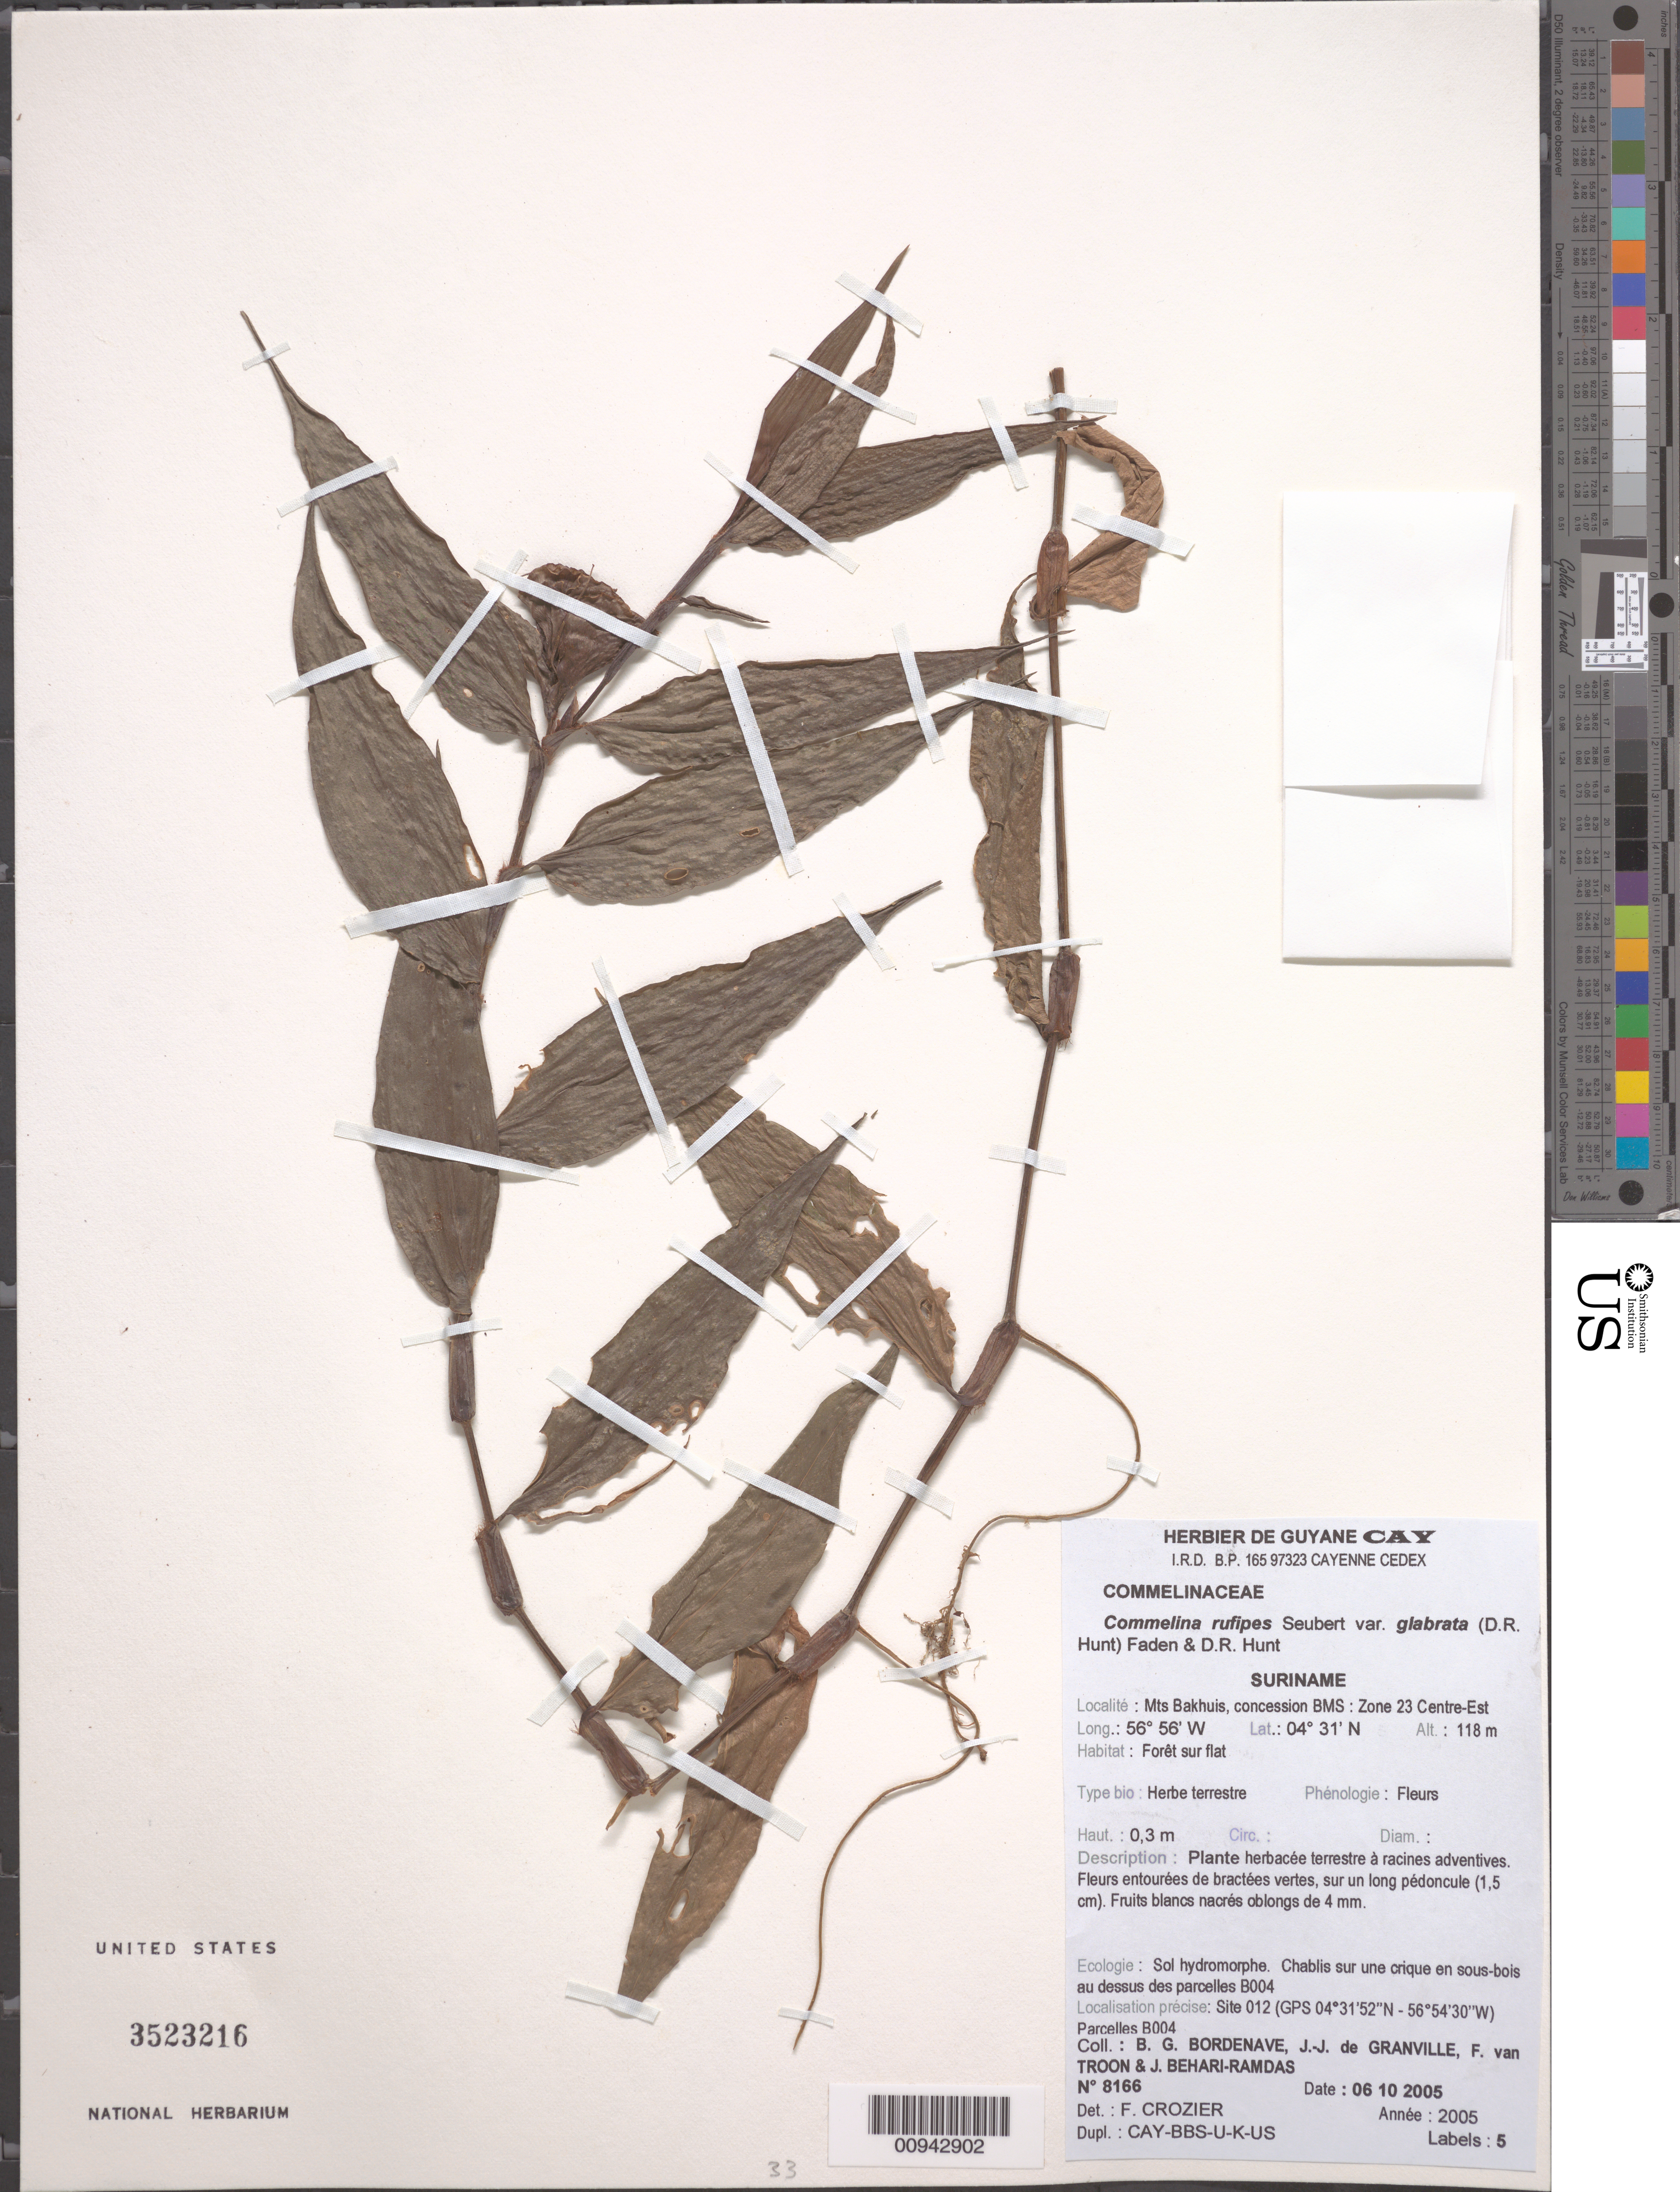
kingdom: Plantae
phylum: Tracheophyta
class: Liliopsida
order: Commelinales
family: Commelinaceae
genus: Commelina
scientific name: Commelina rufipes var. glabrata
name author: (D.R. Hunt) Faden & D.R. Hunt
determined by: Crozier, F.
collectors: B. Bordenave, J.-J. de Granville, F. Van Troon & J. Behari-Ramdas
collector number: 8166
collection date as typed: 6-Oct-05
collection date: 2005-10-06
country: Suriname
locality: Mts Bakhuis, concession BMS: Zone 23 Centre-Est. Site 012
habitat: Foret sur flat. Sol hydromorphe. Chablis sur une crique en sous-bois au dessus des parcelles B004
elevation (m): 118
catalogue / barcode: US 3523216